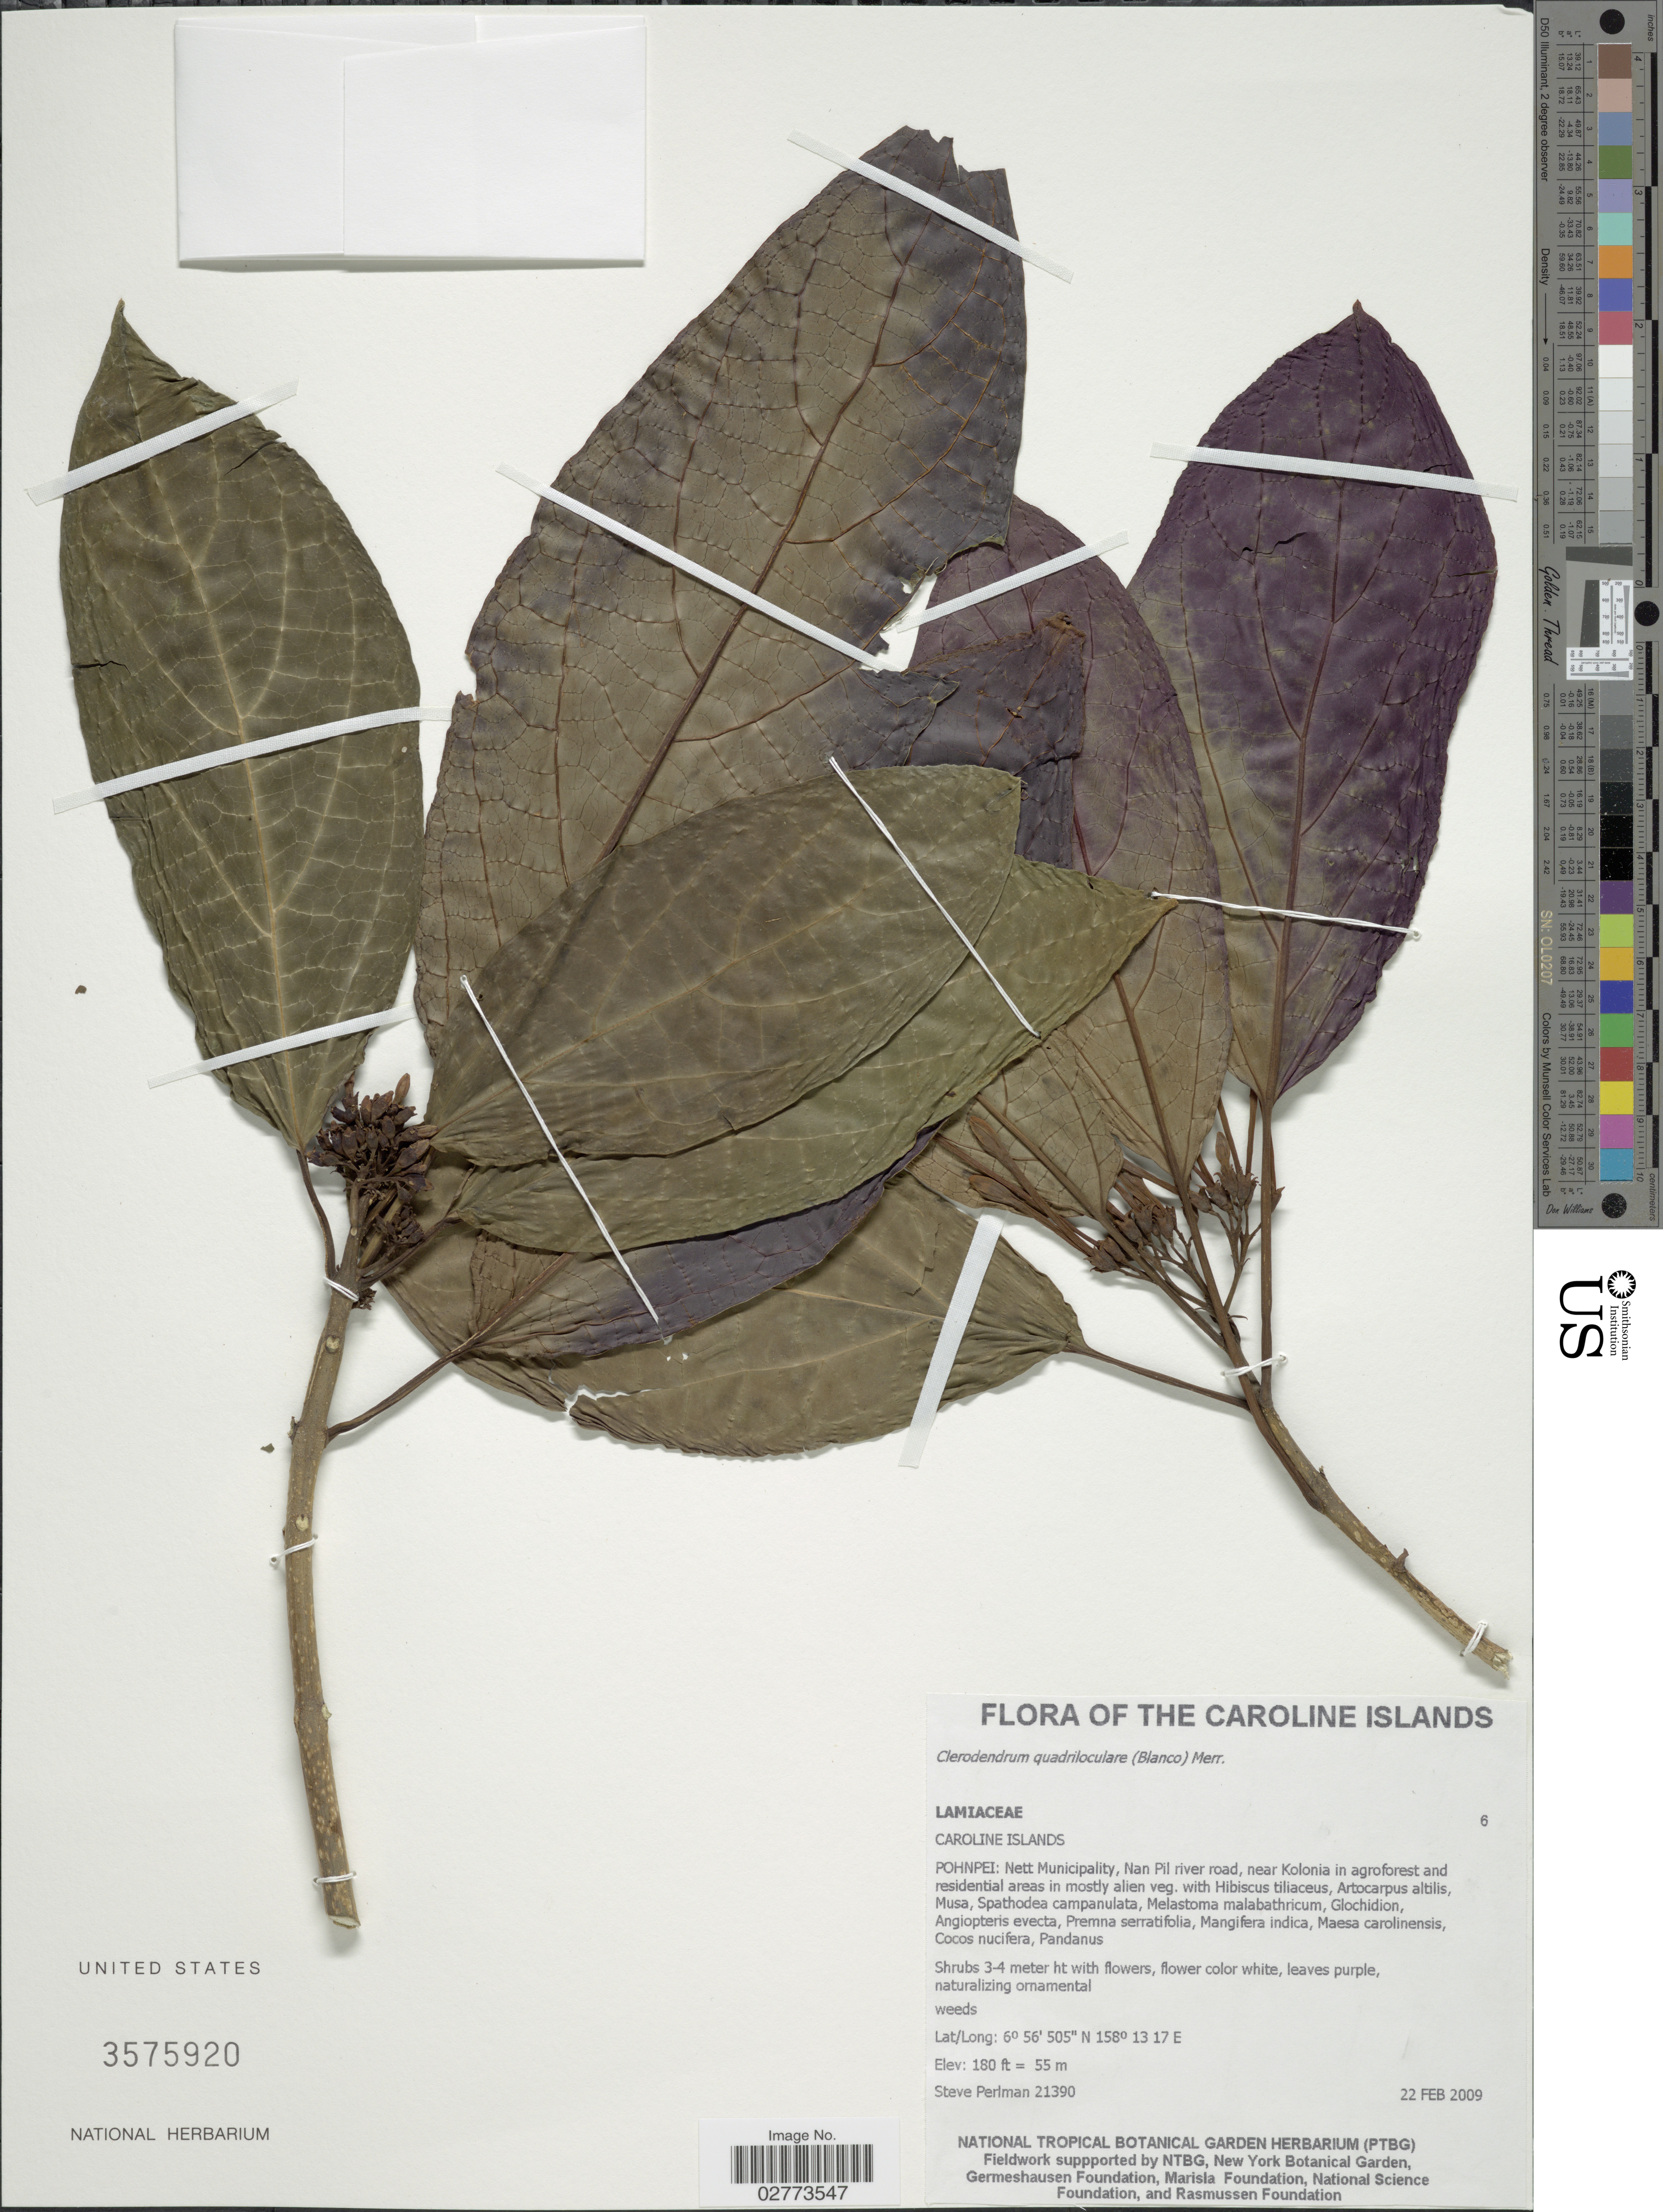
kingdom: Plantae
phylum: Tracheophyta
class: Magnoliopsida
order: Lamiales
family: Lamiaceae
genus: Clerodendrum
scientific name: Clerodendrum quadriloculare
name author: (Blanco) Merr.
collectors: S. Perlman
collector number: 21390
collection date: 2009-02-22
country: Micronesia, Federated States of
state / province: Pohnpei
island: Pohnpei [Ponape]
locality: Caroline Islands. Nett Municipality, Nan Pil river road, near Kolonia.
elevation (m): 55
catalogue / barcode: US 3575920